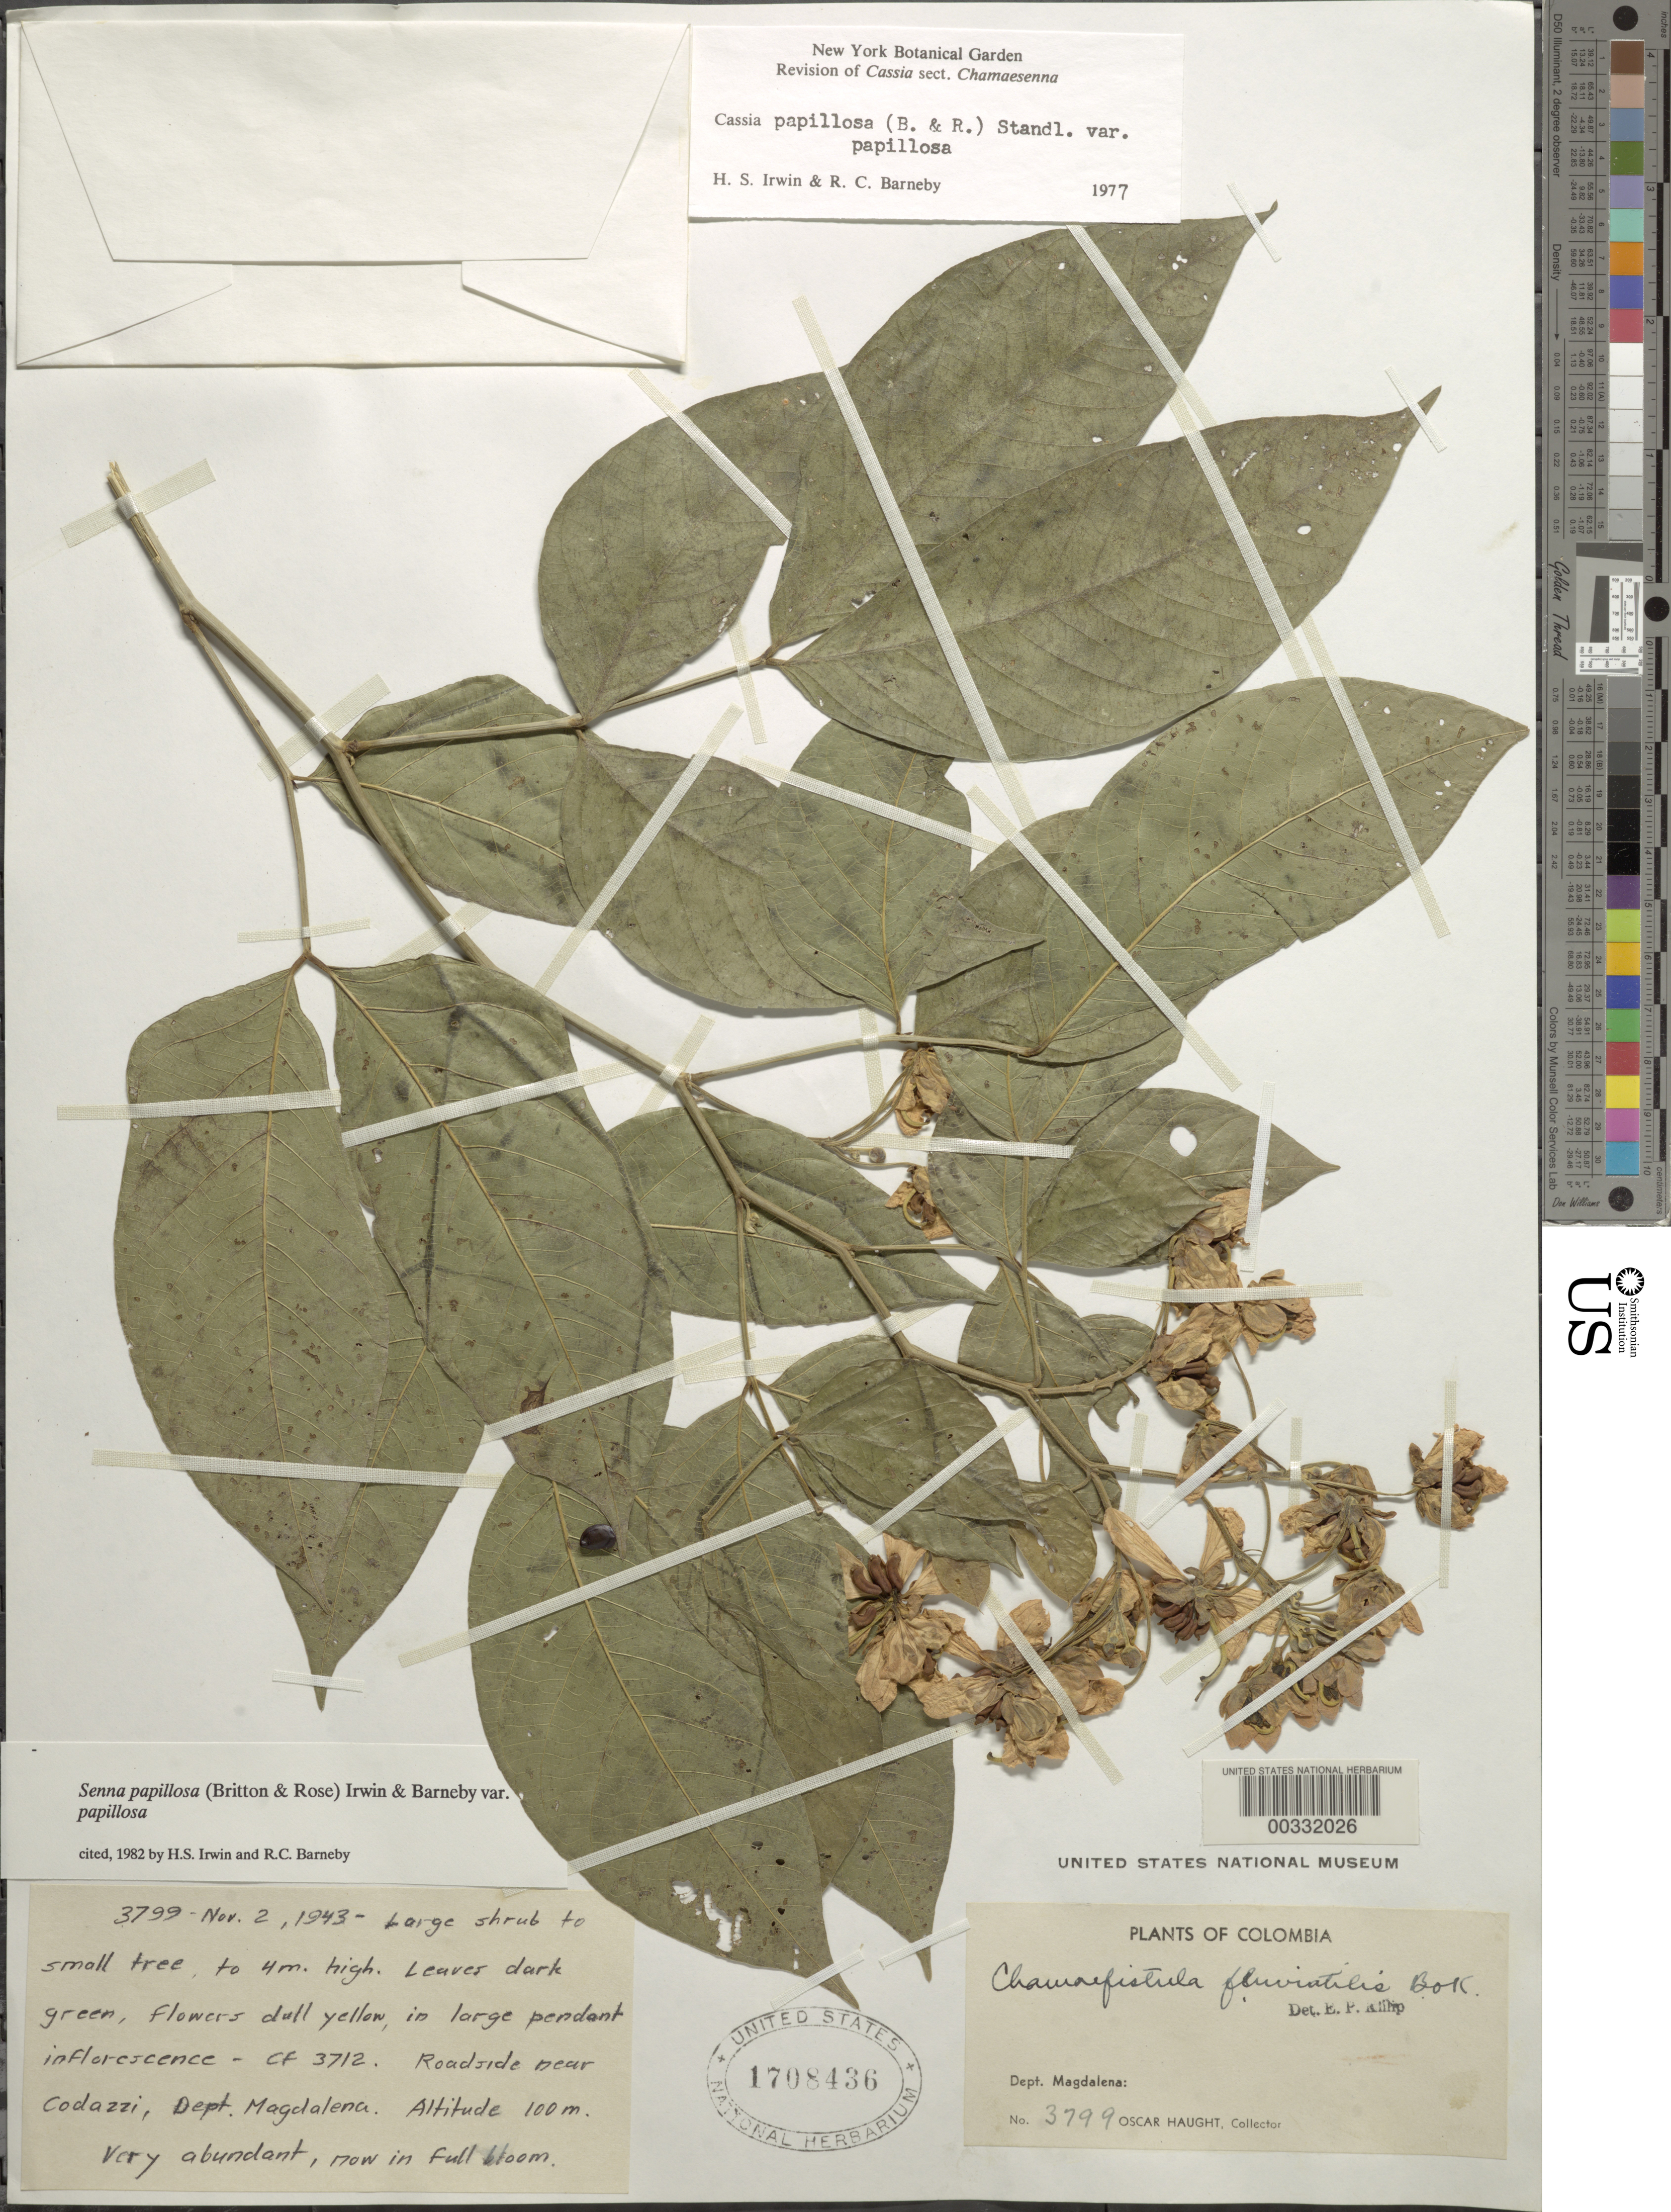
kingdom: Plantae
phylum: Tracheophyta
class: Magnoliopsida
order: Fabales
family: Fabaceae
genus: Senna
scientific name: Senna papillosa var. papillosa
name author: (Britton & Rose) H.S. Irwin & Barneby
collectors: O. L. Haught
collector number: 3799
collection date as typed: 02 Nov 1943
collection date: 1943-11-02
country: Colombia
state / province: Magdalena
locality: Near Codazzi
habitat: Roadside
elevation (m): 100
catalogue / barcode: US 1708436